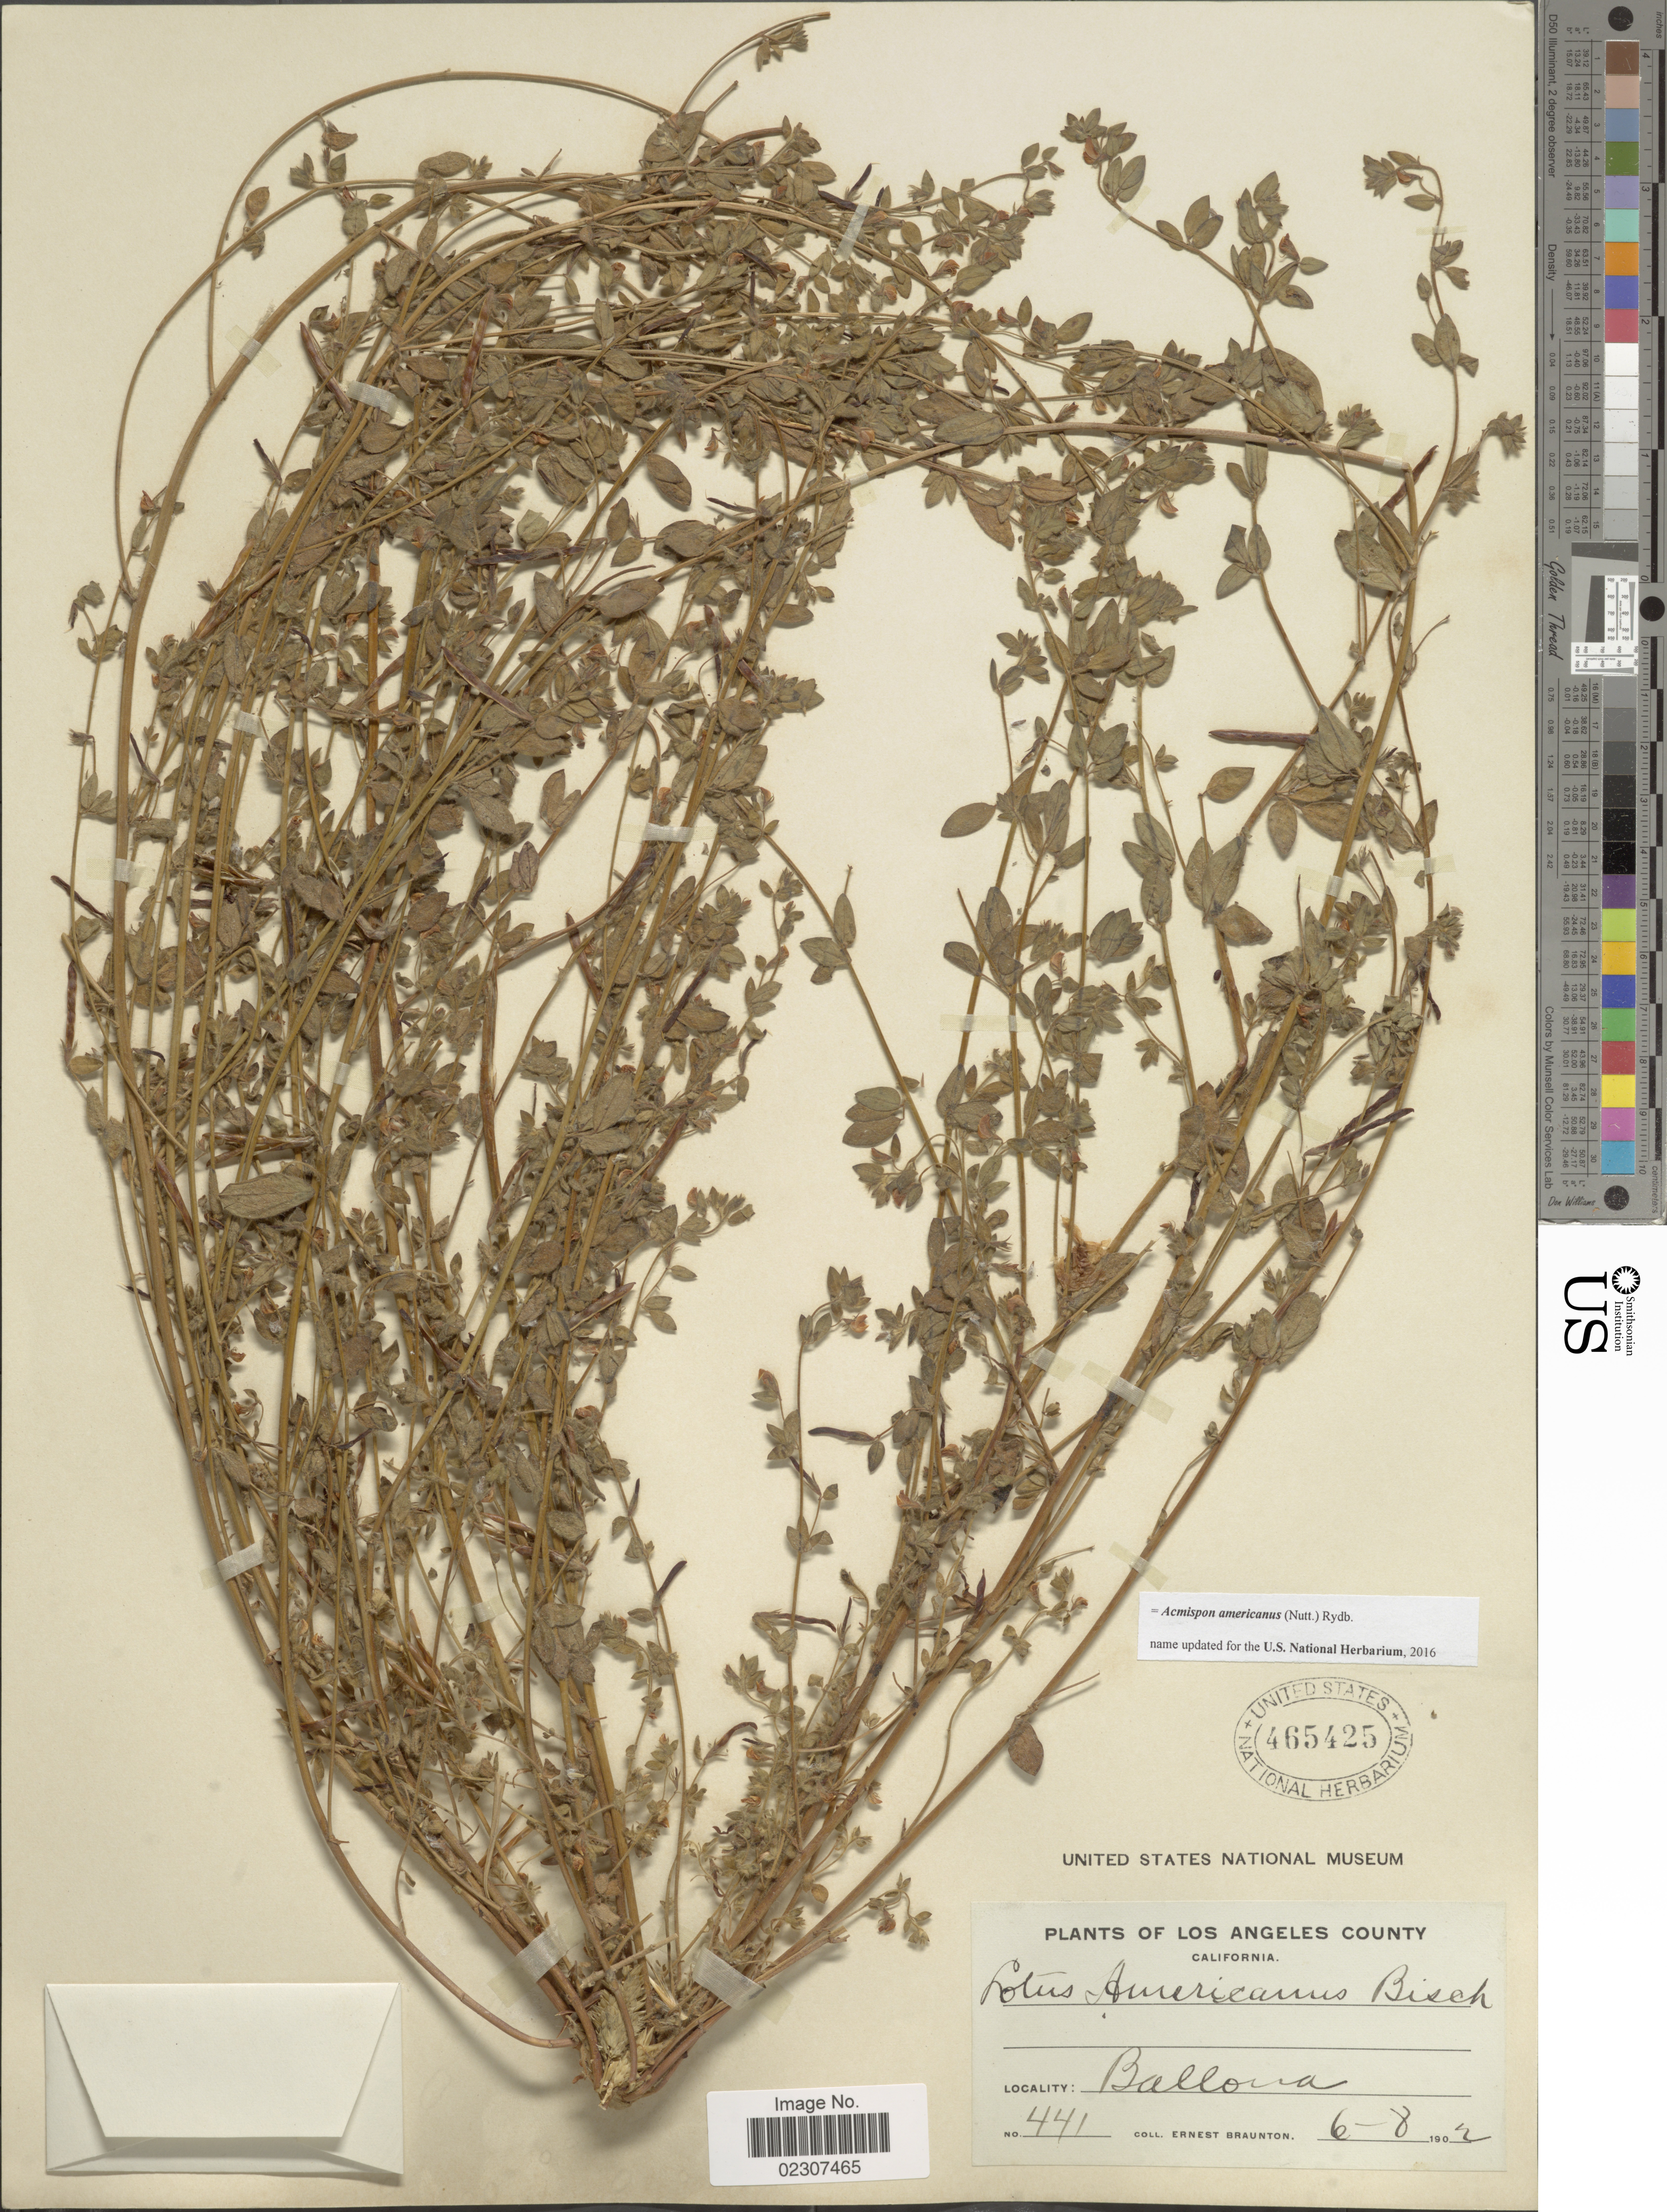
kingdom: Plantae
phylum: Tracheophyta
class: Magnoliopsida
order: Fabales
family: Fabaceae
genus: Acmispon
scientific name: Acmispon americanus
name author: (Nutt.) Rydb.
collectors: E. Braunton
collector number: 441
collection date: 1902-08-06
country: United States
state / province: California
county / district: Los Angeles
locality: Los Angeles County, Ballona.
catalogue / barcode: US 465425